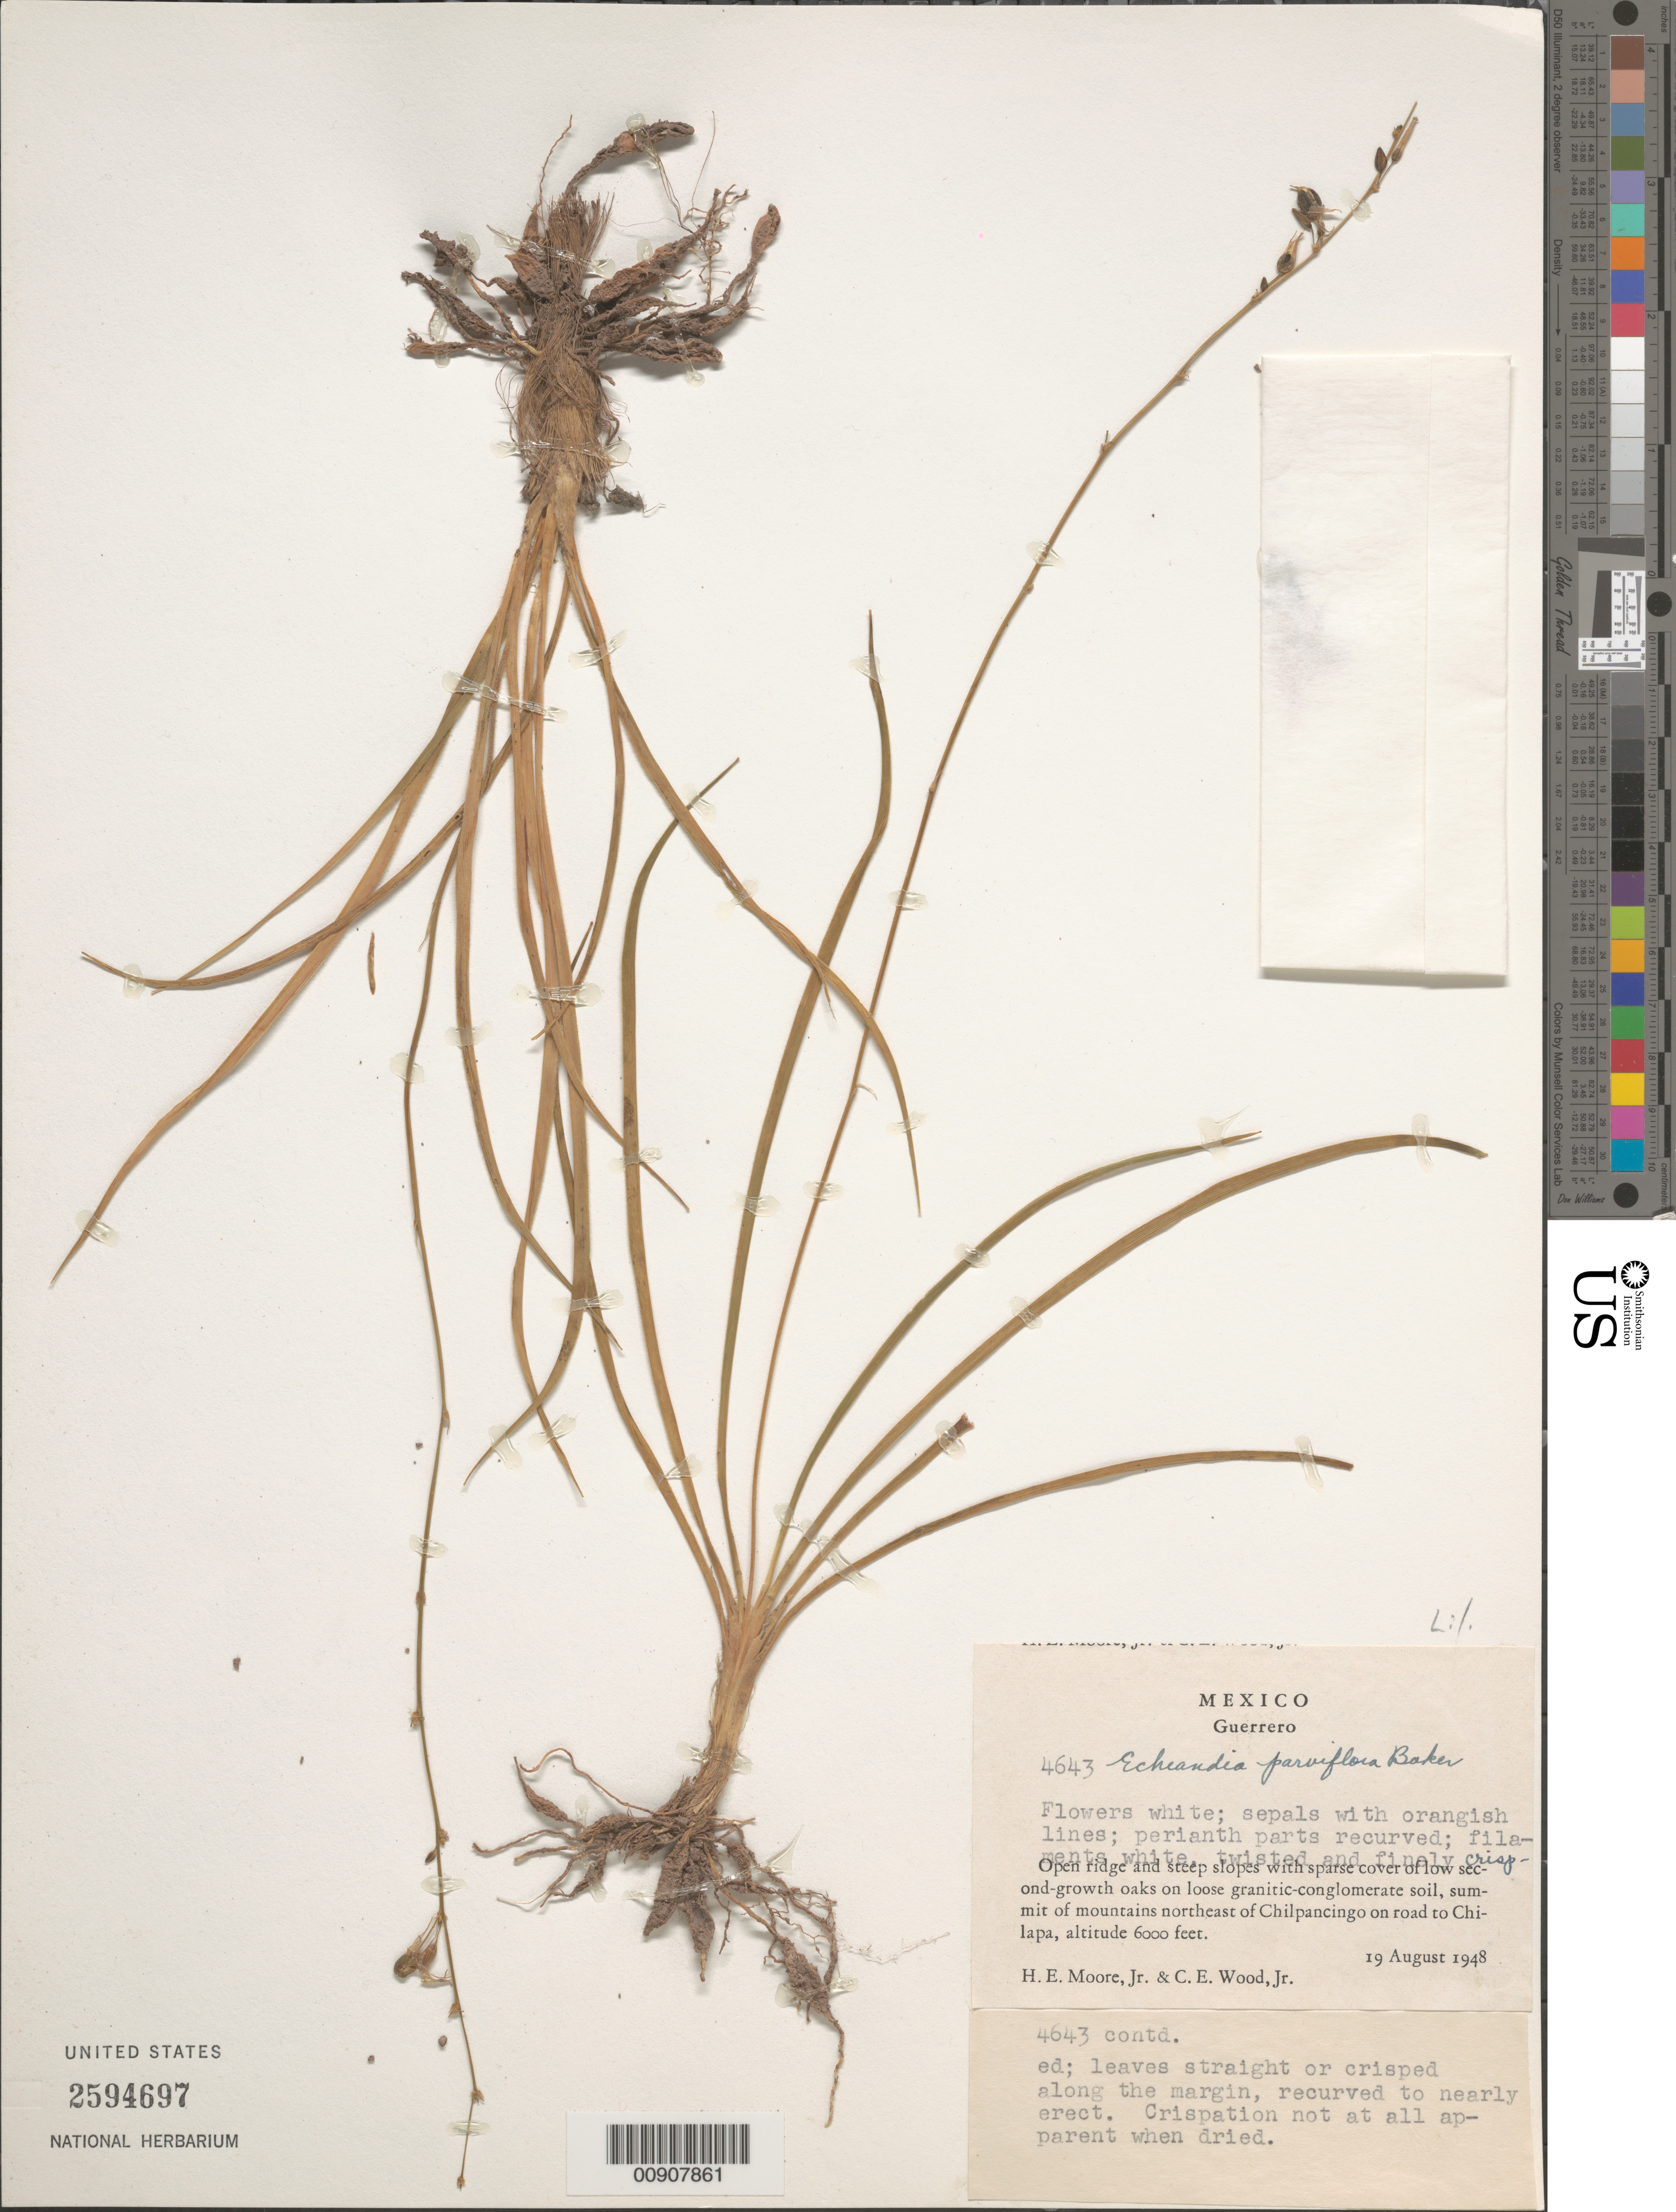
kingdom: Plantae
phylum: Tracheophyta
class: Liliopsida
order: Asparagales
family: Asparagaceae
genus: Echeandia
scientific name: Echeandia parviflora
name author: Baker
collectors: H. E. Moore & C. Wood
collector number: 4643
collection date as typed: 19 Aug 1948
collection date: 1948-08-19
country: Mexico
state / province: Guerrero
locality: Guerrero: Summit of mountains northeast of Chilpancingo on road to Chilapa.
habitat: Open ridge and steep slopes with sparse cover of low second-growth oaks on loose granitic-conglomerate soil.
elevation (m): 1829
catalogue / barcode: US 2594697